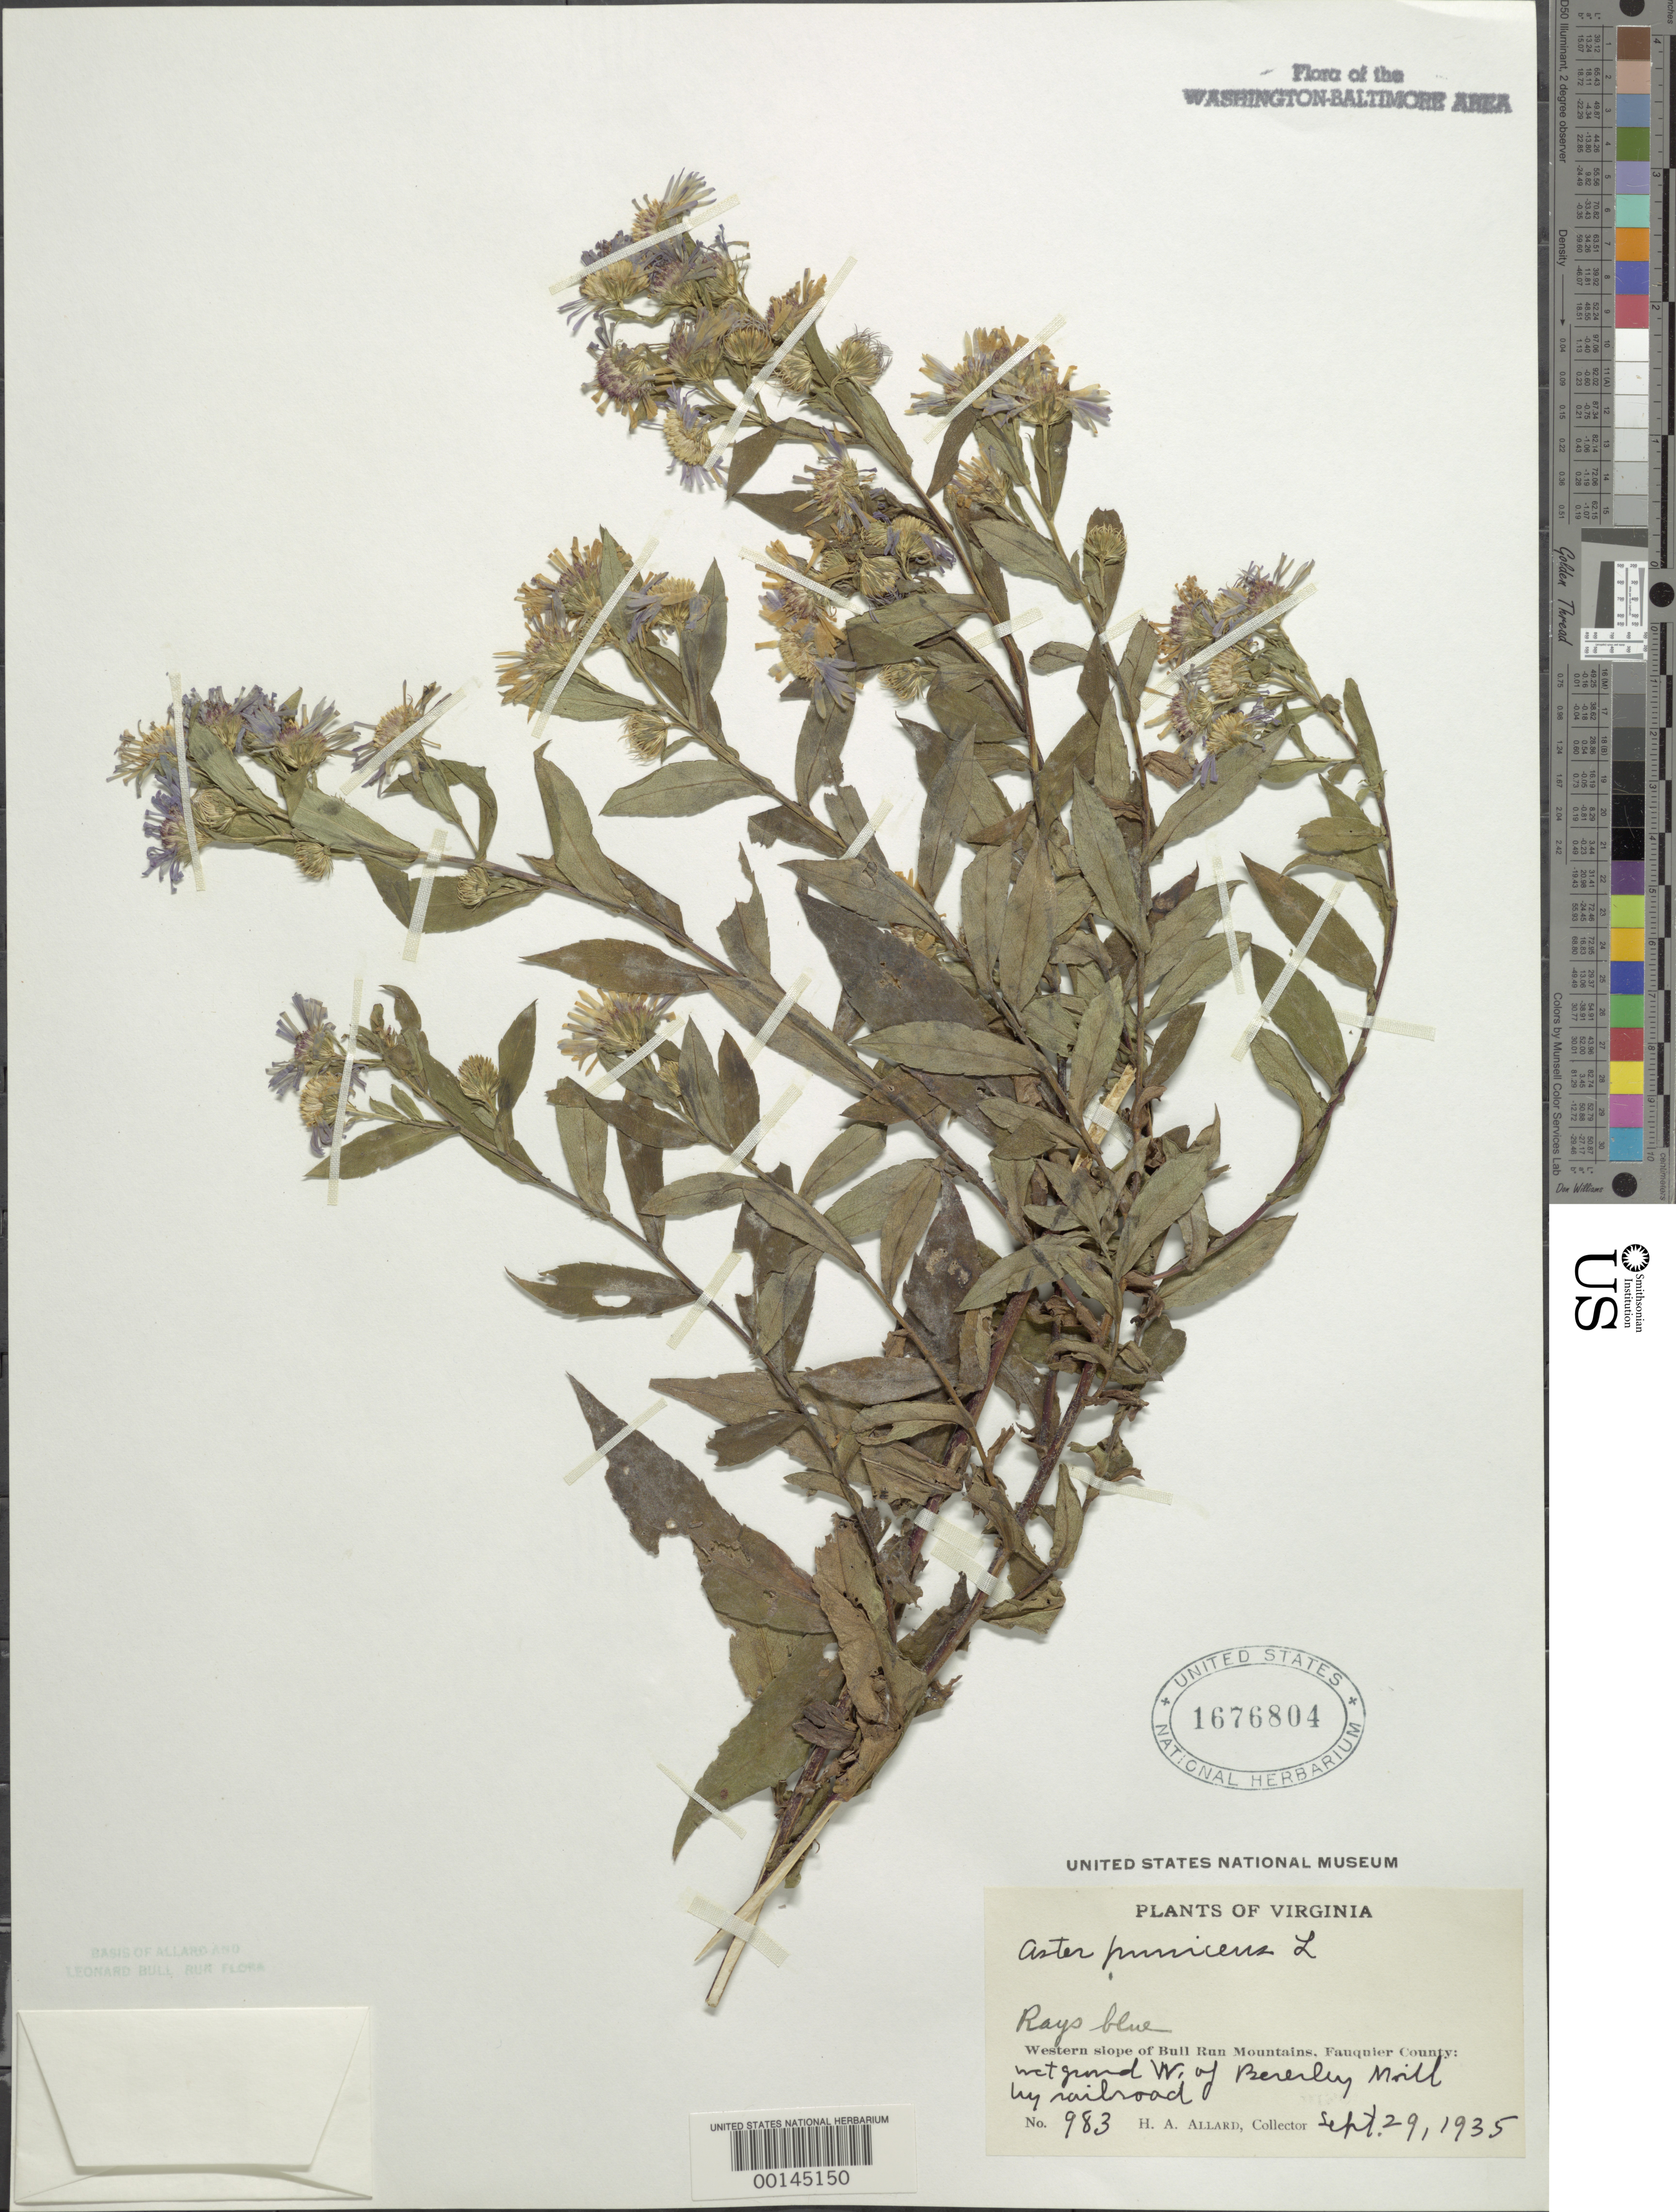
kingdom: Plantae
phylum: Tracheophyta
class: Magnoliopsida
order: Asterales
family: Asteraceae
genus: Symphyotrichum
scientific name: Symphyotrichum puniceum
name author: (L.) Á. Löve & D. Löve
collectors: H. A. Allard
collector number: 983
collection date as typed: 29 Sep 1935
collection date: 1935-09-29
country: United States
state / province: Virginia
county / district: Fauquier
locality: West of Beverley Mill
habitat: Wet ground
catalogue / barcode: US 1676804